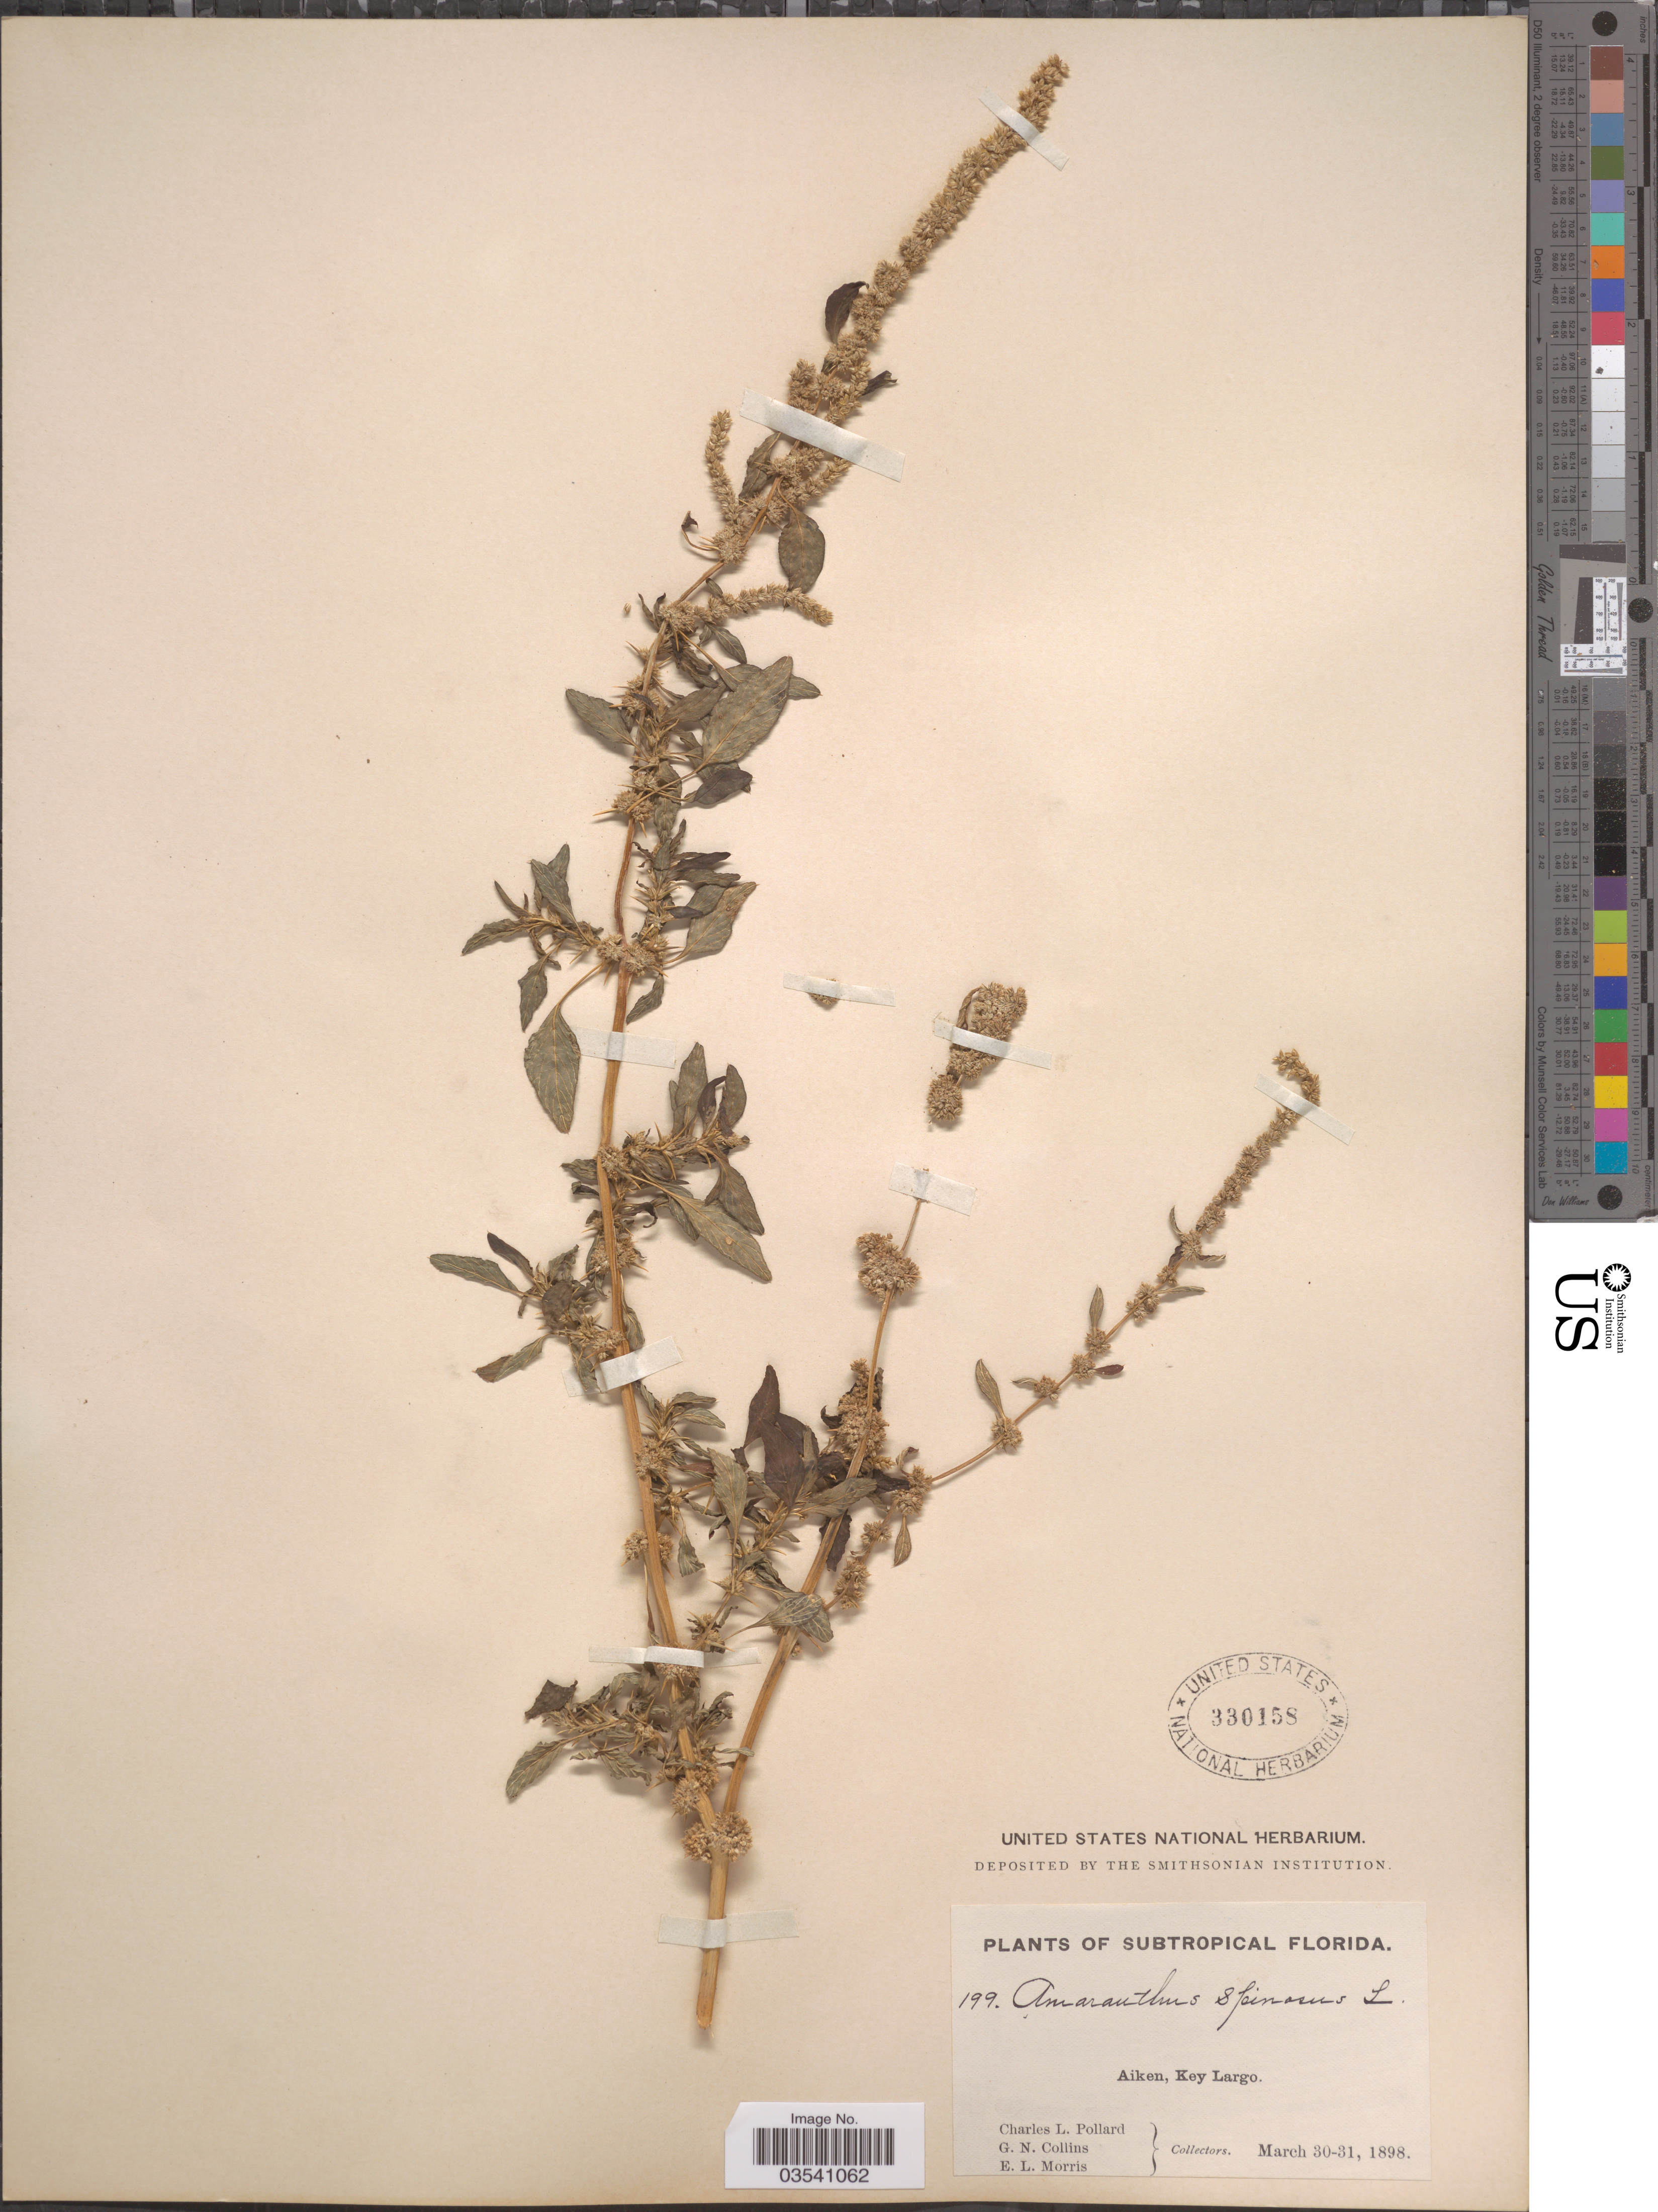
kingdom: Plantae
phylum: Tracheophyta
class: Magnoliopsida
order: Caryophyllales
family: Amaranthaceae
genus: Amaranthus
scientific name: Amaranthus spinosus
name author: L.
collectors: C. L. Pollard, G. Collins & E. Morris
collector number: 199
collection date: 1898-03-30/1898-03-31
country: United States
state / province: Florida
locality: Subtropical Florida. Aiken, Key Largo.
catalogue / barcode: US 330158